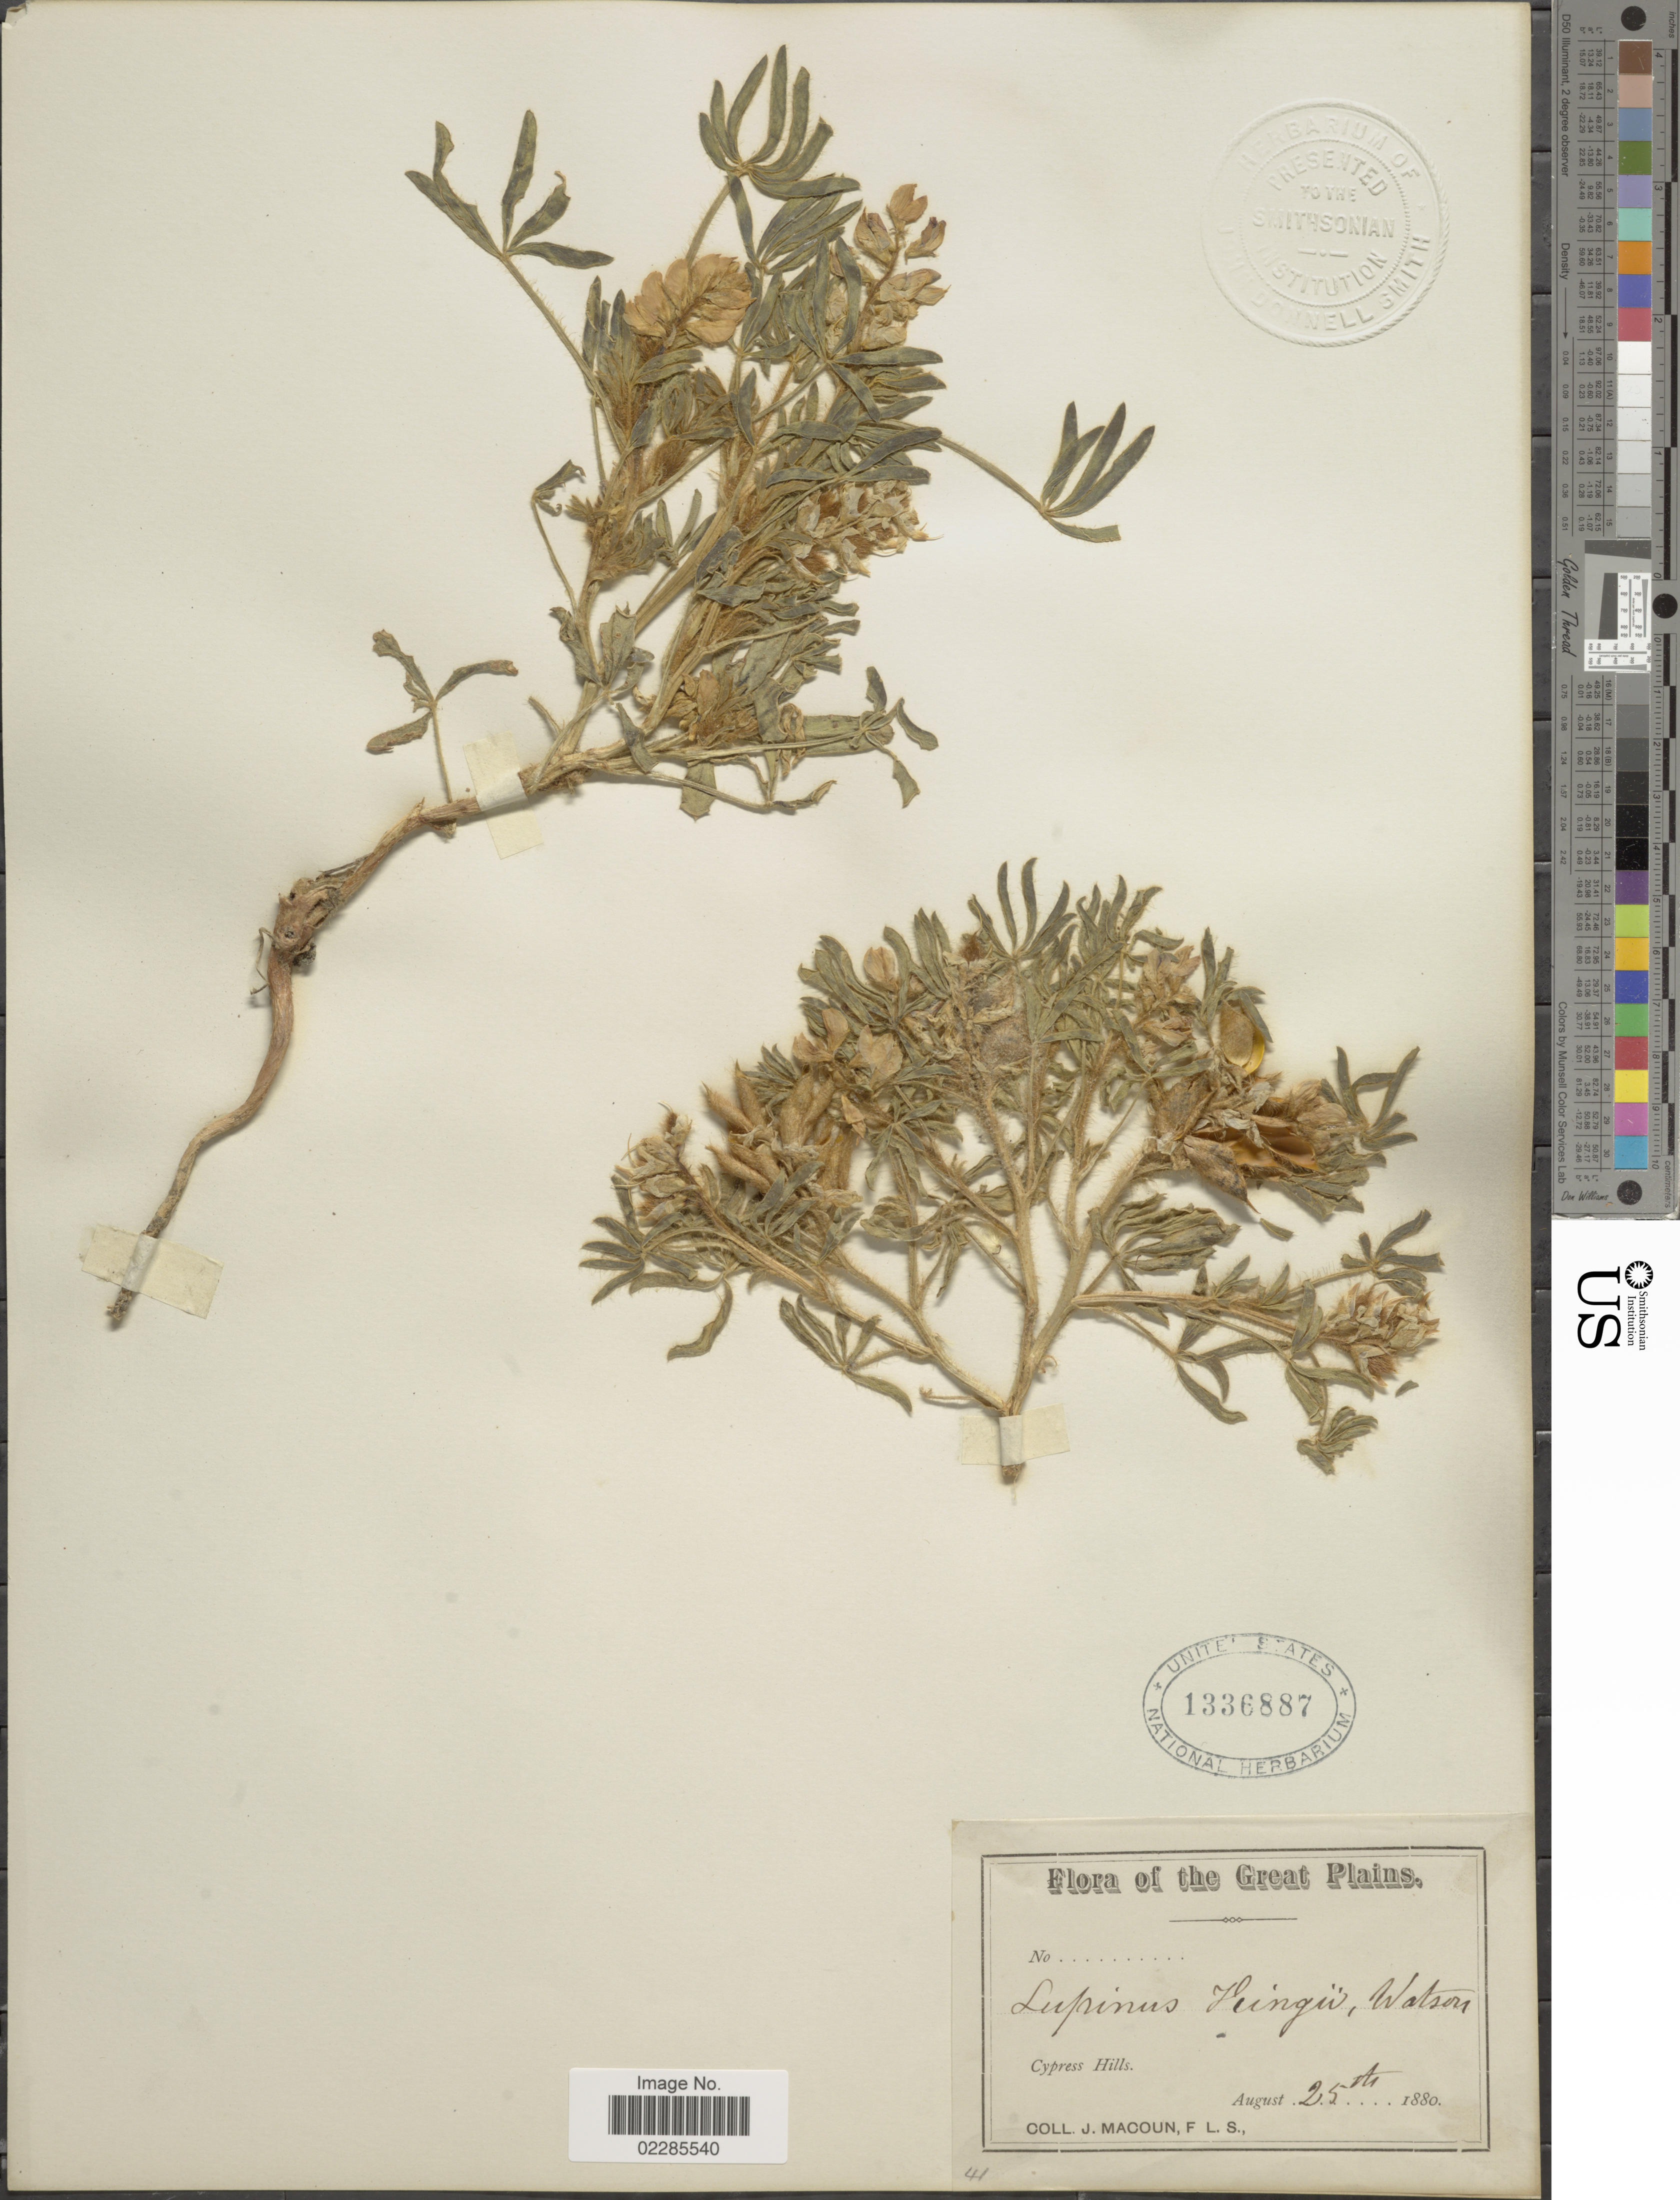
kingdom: Plantae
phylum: Tracheophyta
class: Magnoliopsida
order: Fabales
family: Fabaceae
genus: Lupinus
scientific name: Lupinus kingii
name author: S. Watson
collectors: J. Macoun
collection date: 1880-08-25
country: Canada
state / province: Alberta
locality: The Great Plains, Cypress Hills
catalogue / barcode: US 1336887